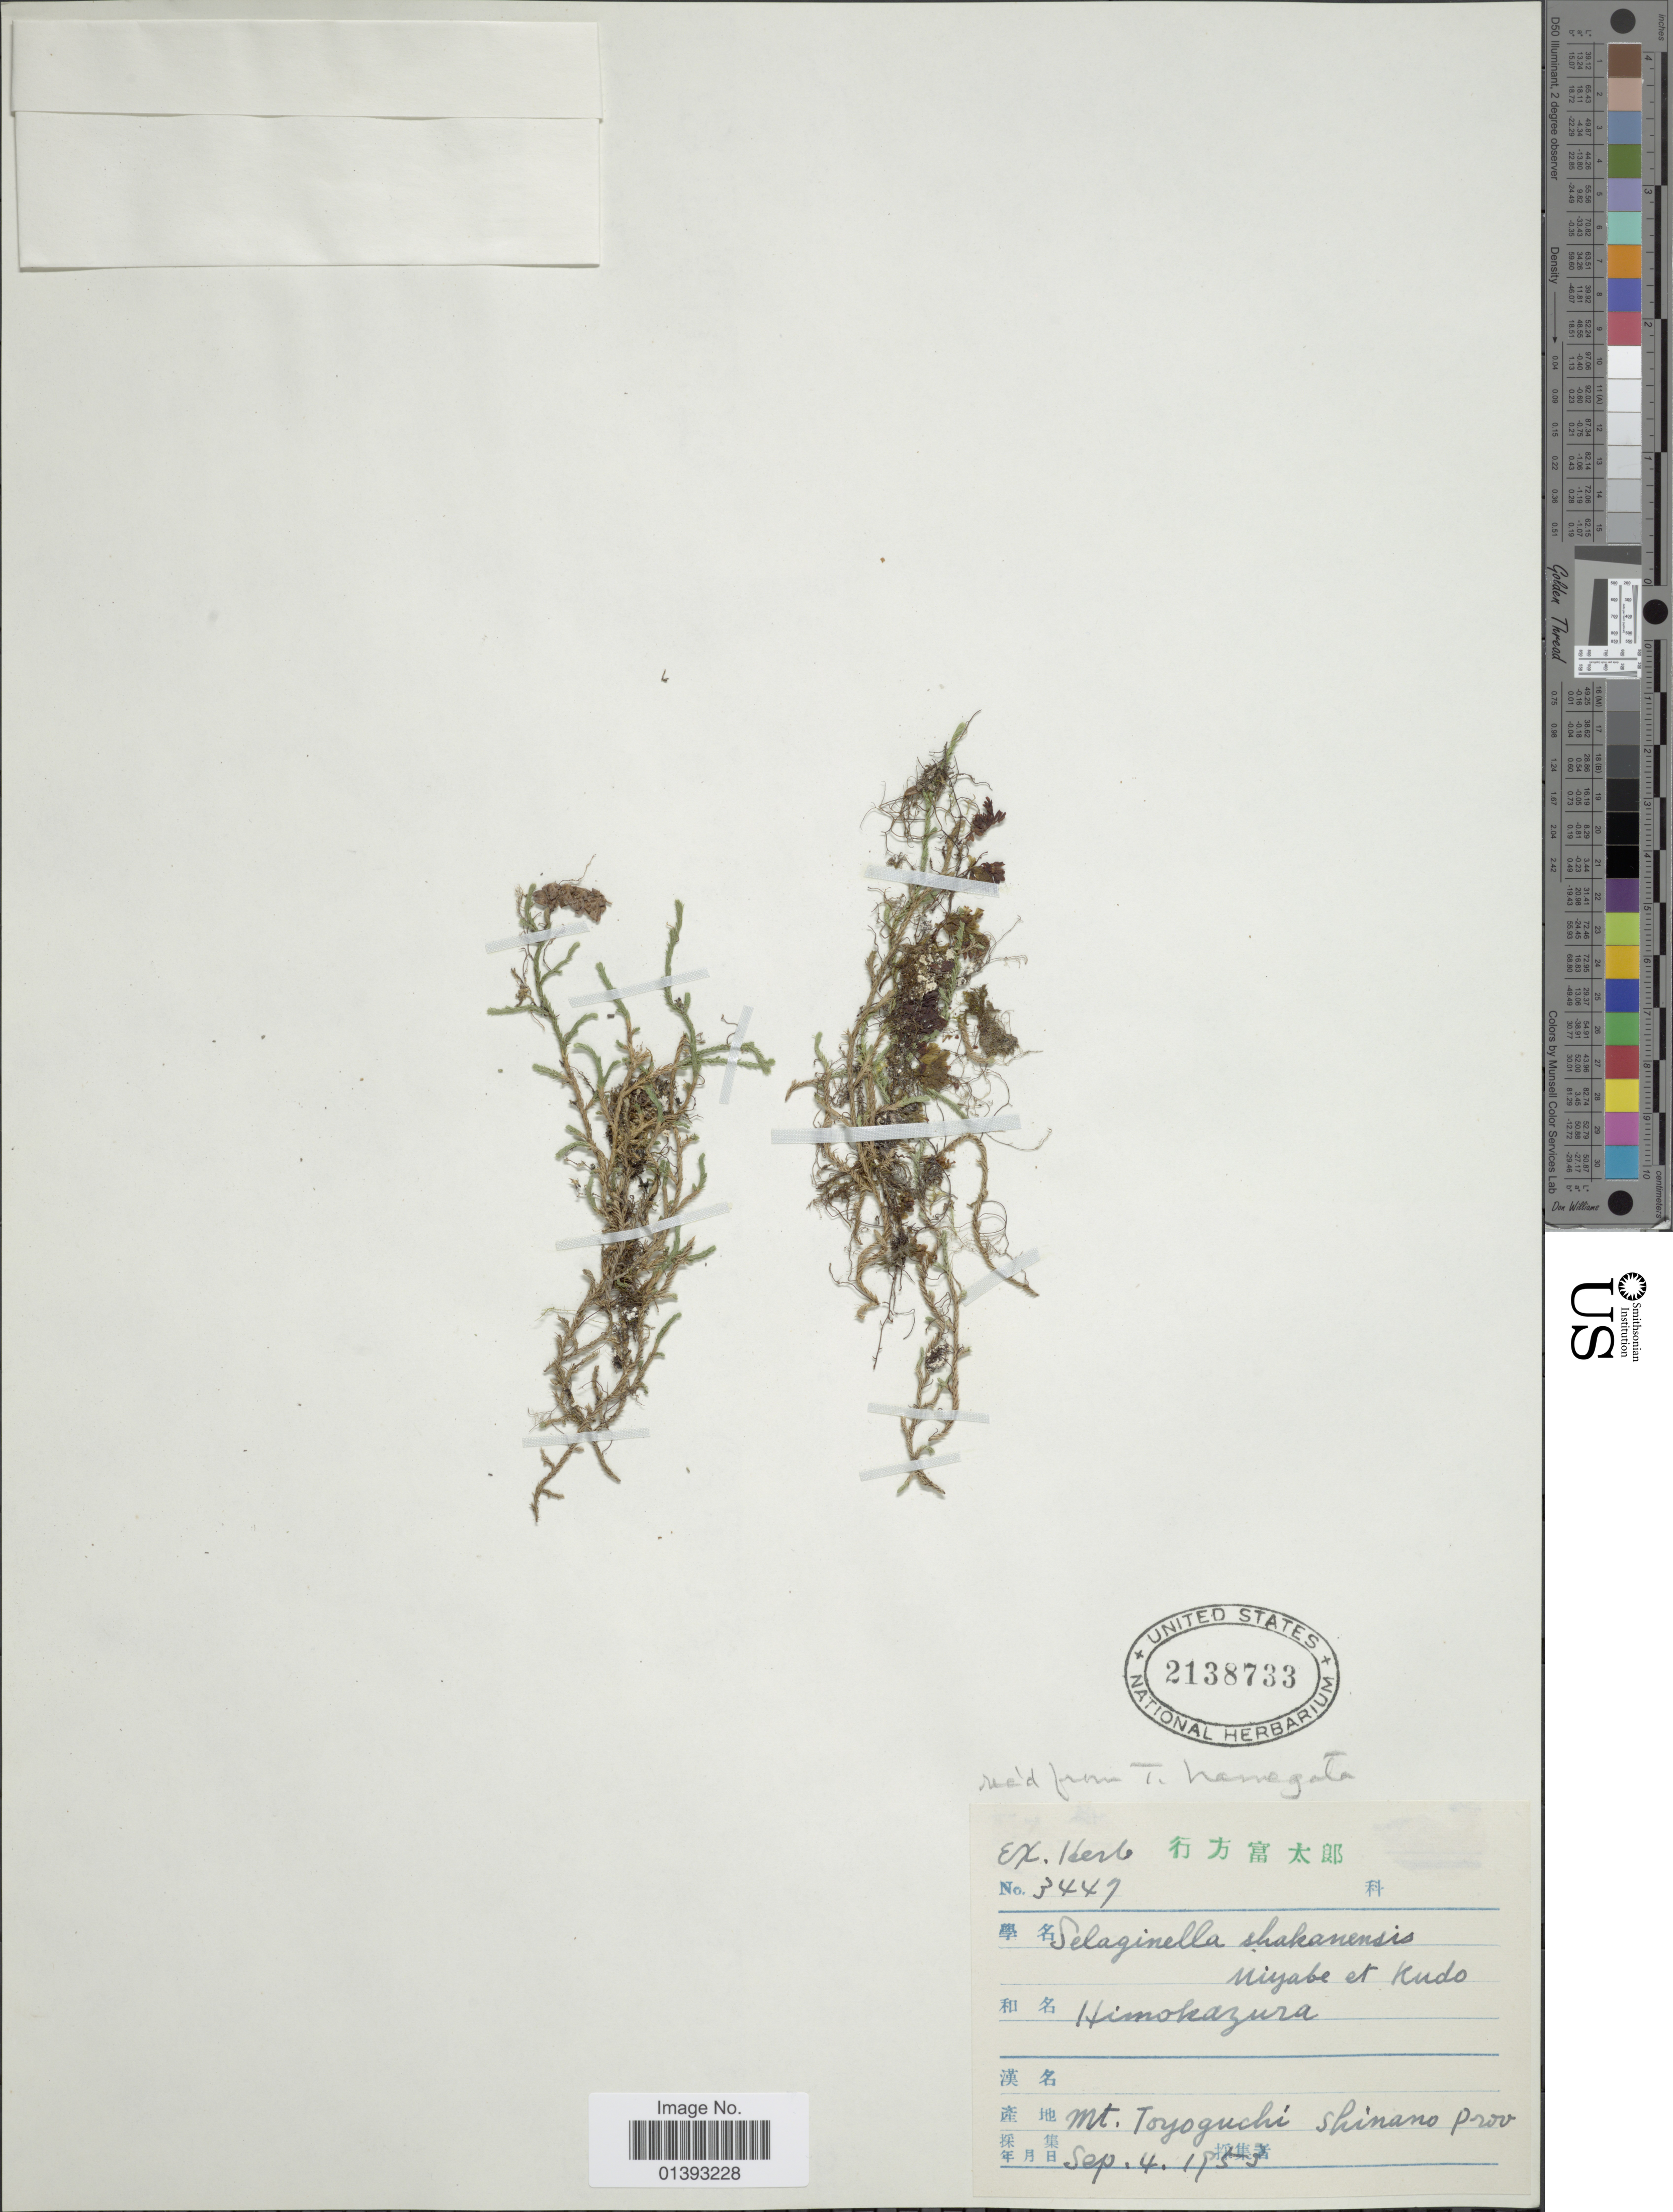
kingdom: Plantae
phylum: Tracheophyta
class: Lycopodiopsida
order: Selaginellales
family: Selaginellaceae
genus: Selaginella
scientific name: Selaginella shakotanensis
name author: (Franch. ex Takeda) Miyabe & Kudô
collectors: Himokazura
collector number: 3447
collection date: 1953-09-04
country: Japan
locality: Mt. Toyoguchi shimano prov.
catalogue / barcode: US 2138733